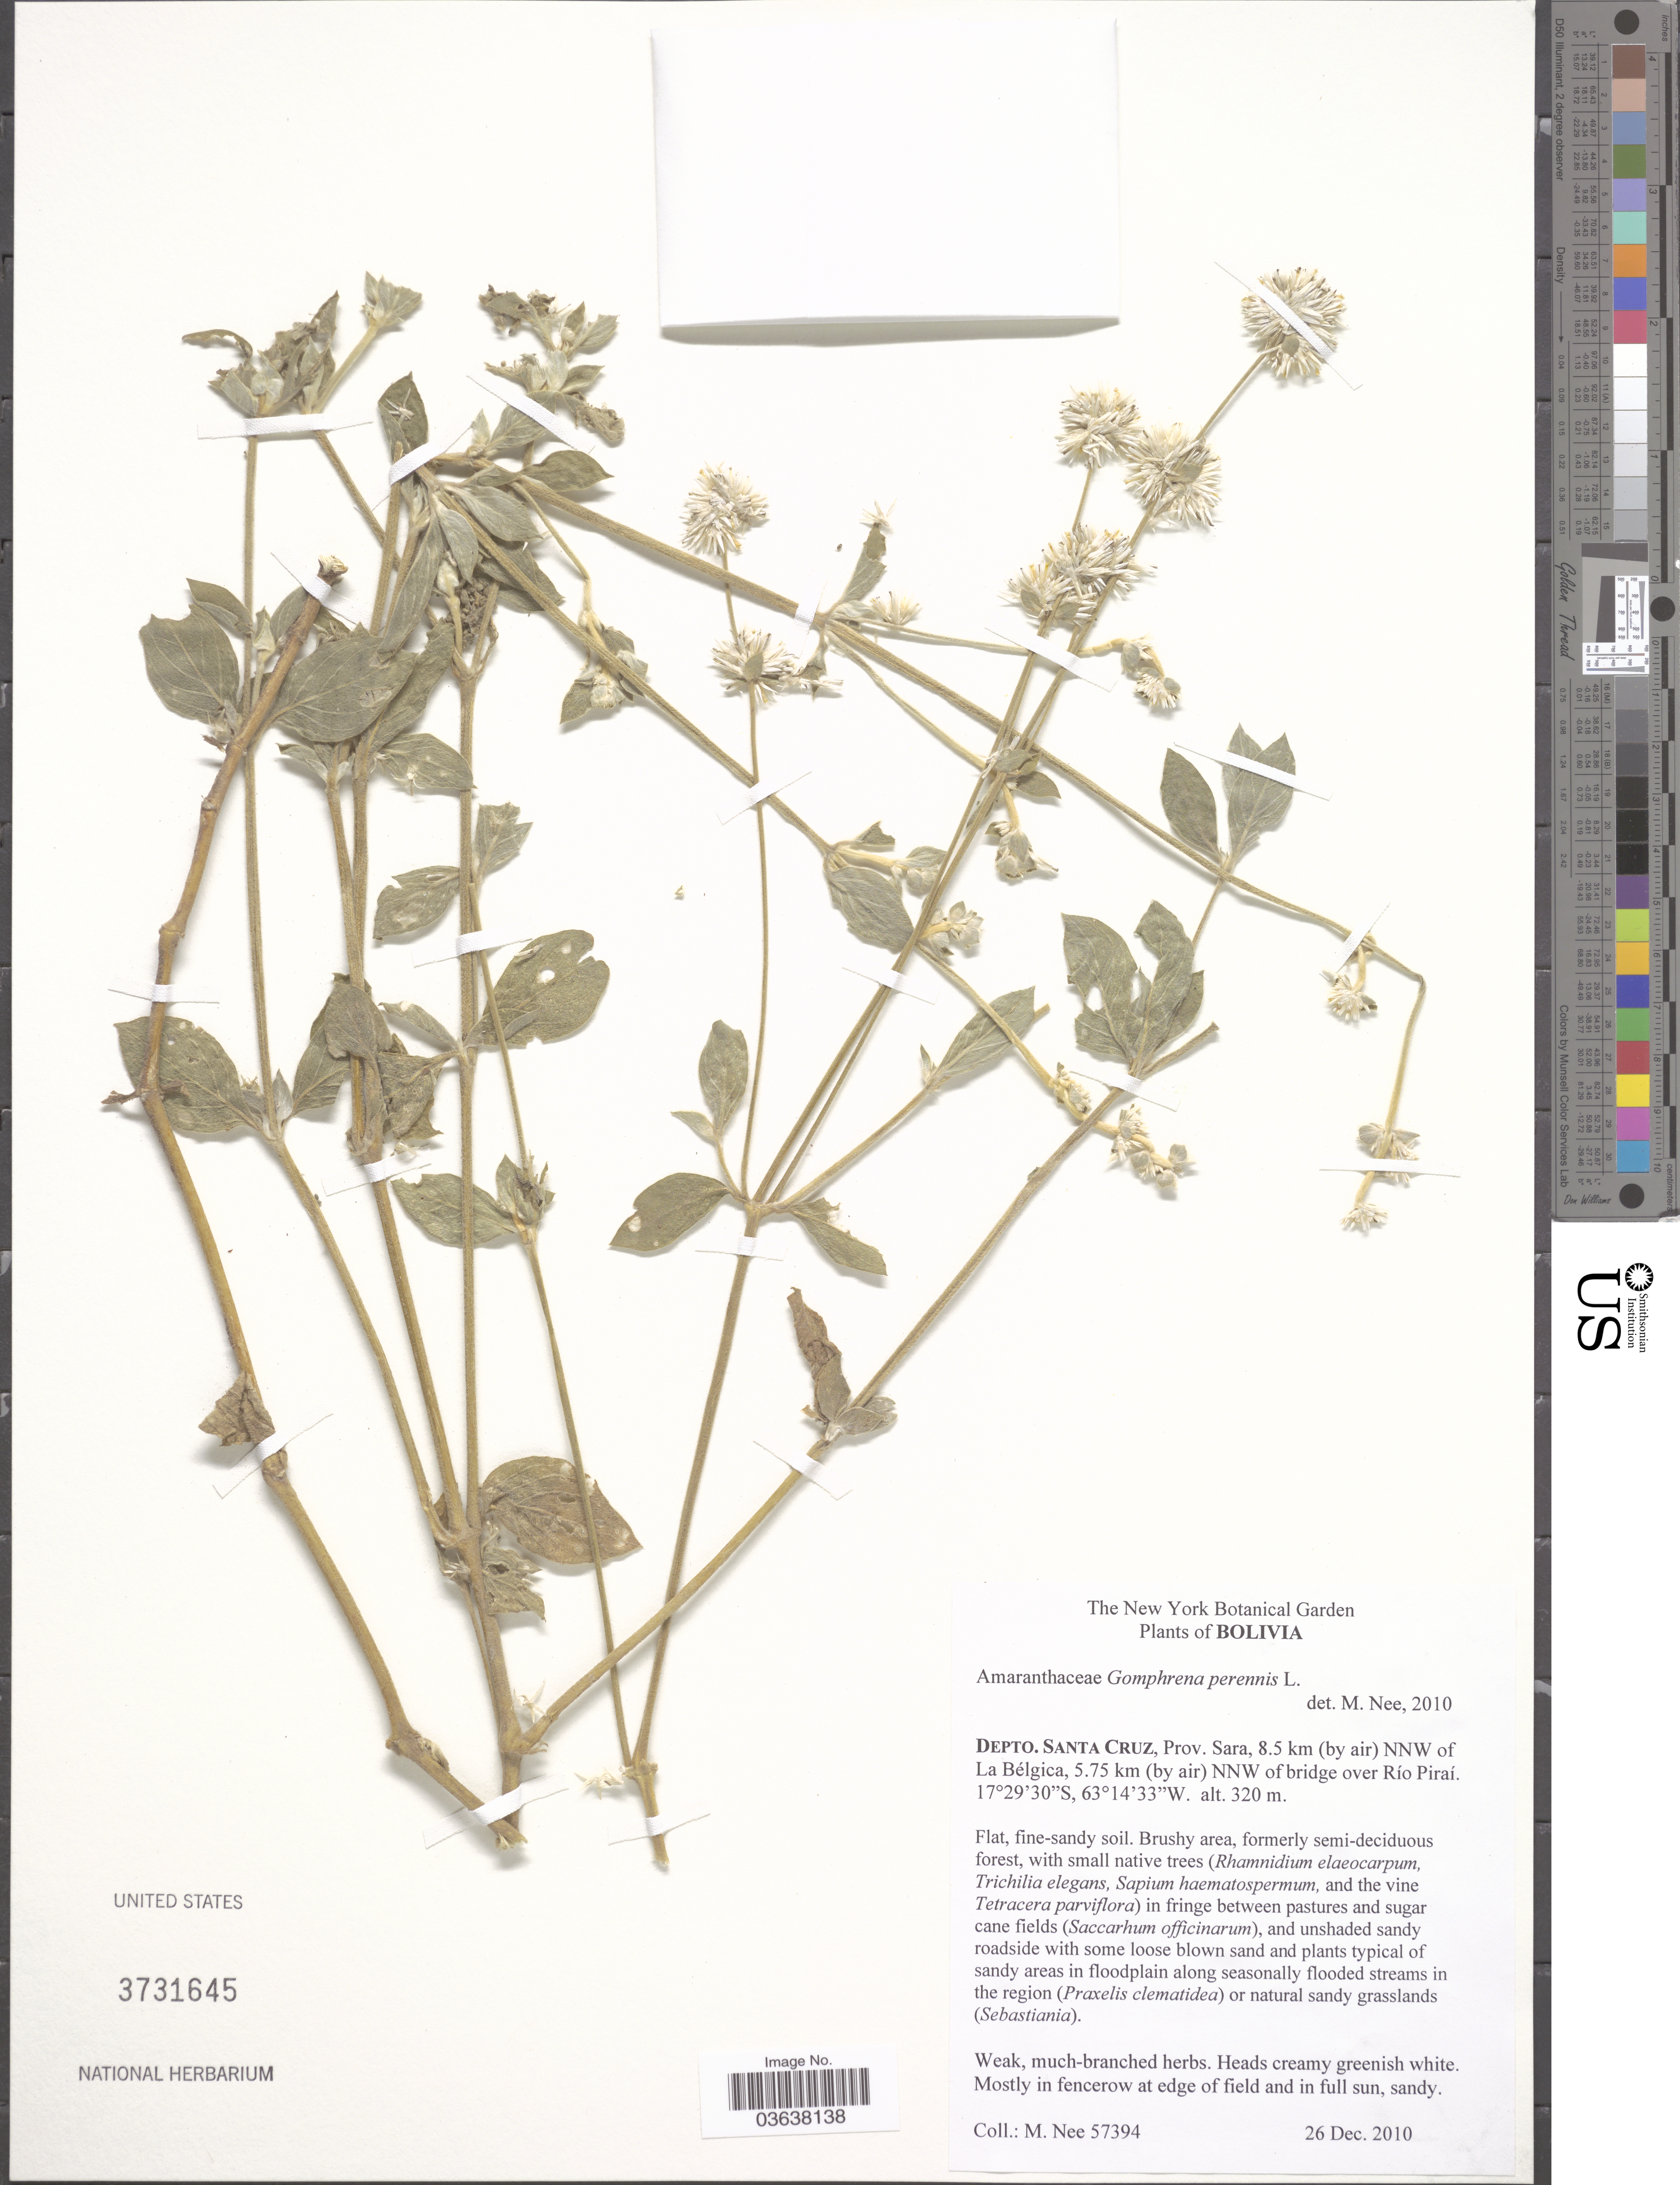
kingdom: Plantae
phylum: Tracheophyta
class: Magnoliopsida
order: Caryophyllales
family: Amaranthaceae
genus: Gomphrena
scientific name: Gomphrena perennis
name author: L.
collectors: M. Nee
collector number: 57394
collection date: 2010-12-26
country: Bolivia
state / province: Santa Cruz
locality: Depto. Santa Cruz, Prov. Sara, 8.5 km (by air) NNW of La Bélgica, 5.75 km (by air) NNW of bridge over Río Piraí.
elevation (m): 320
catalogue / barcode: US 3731645